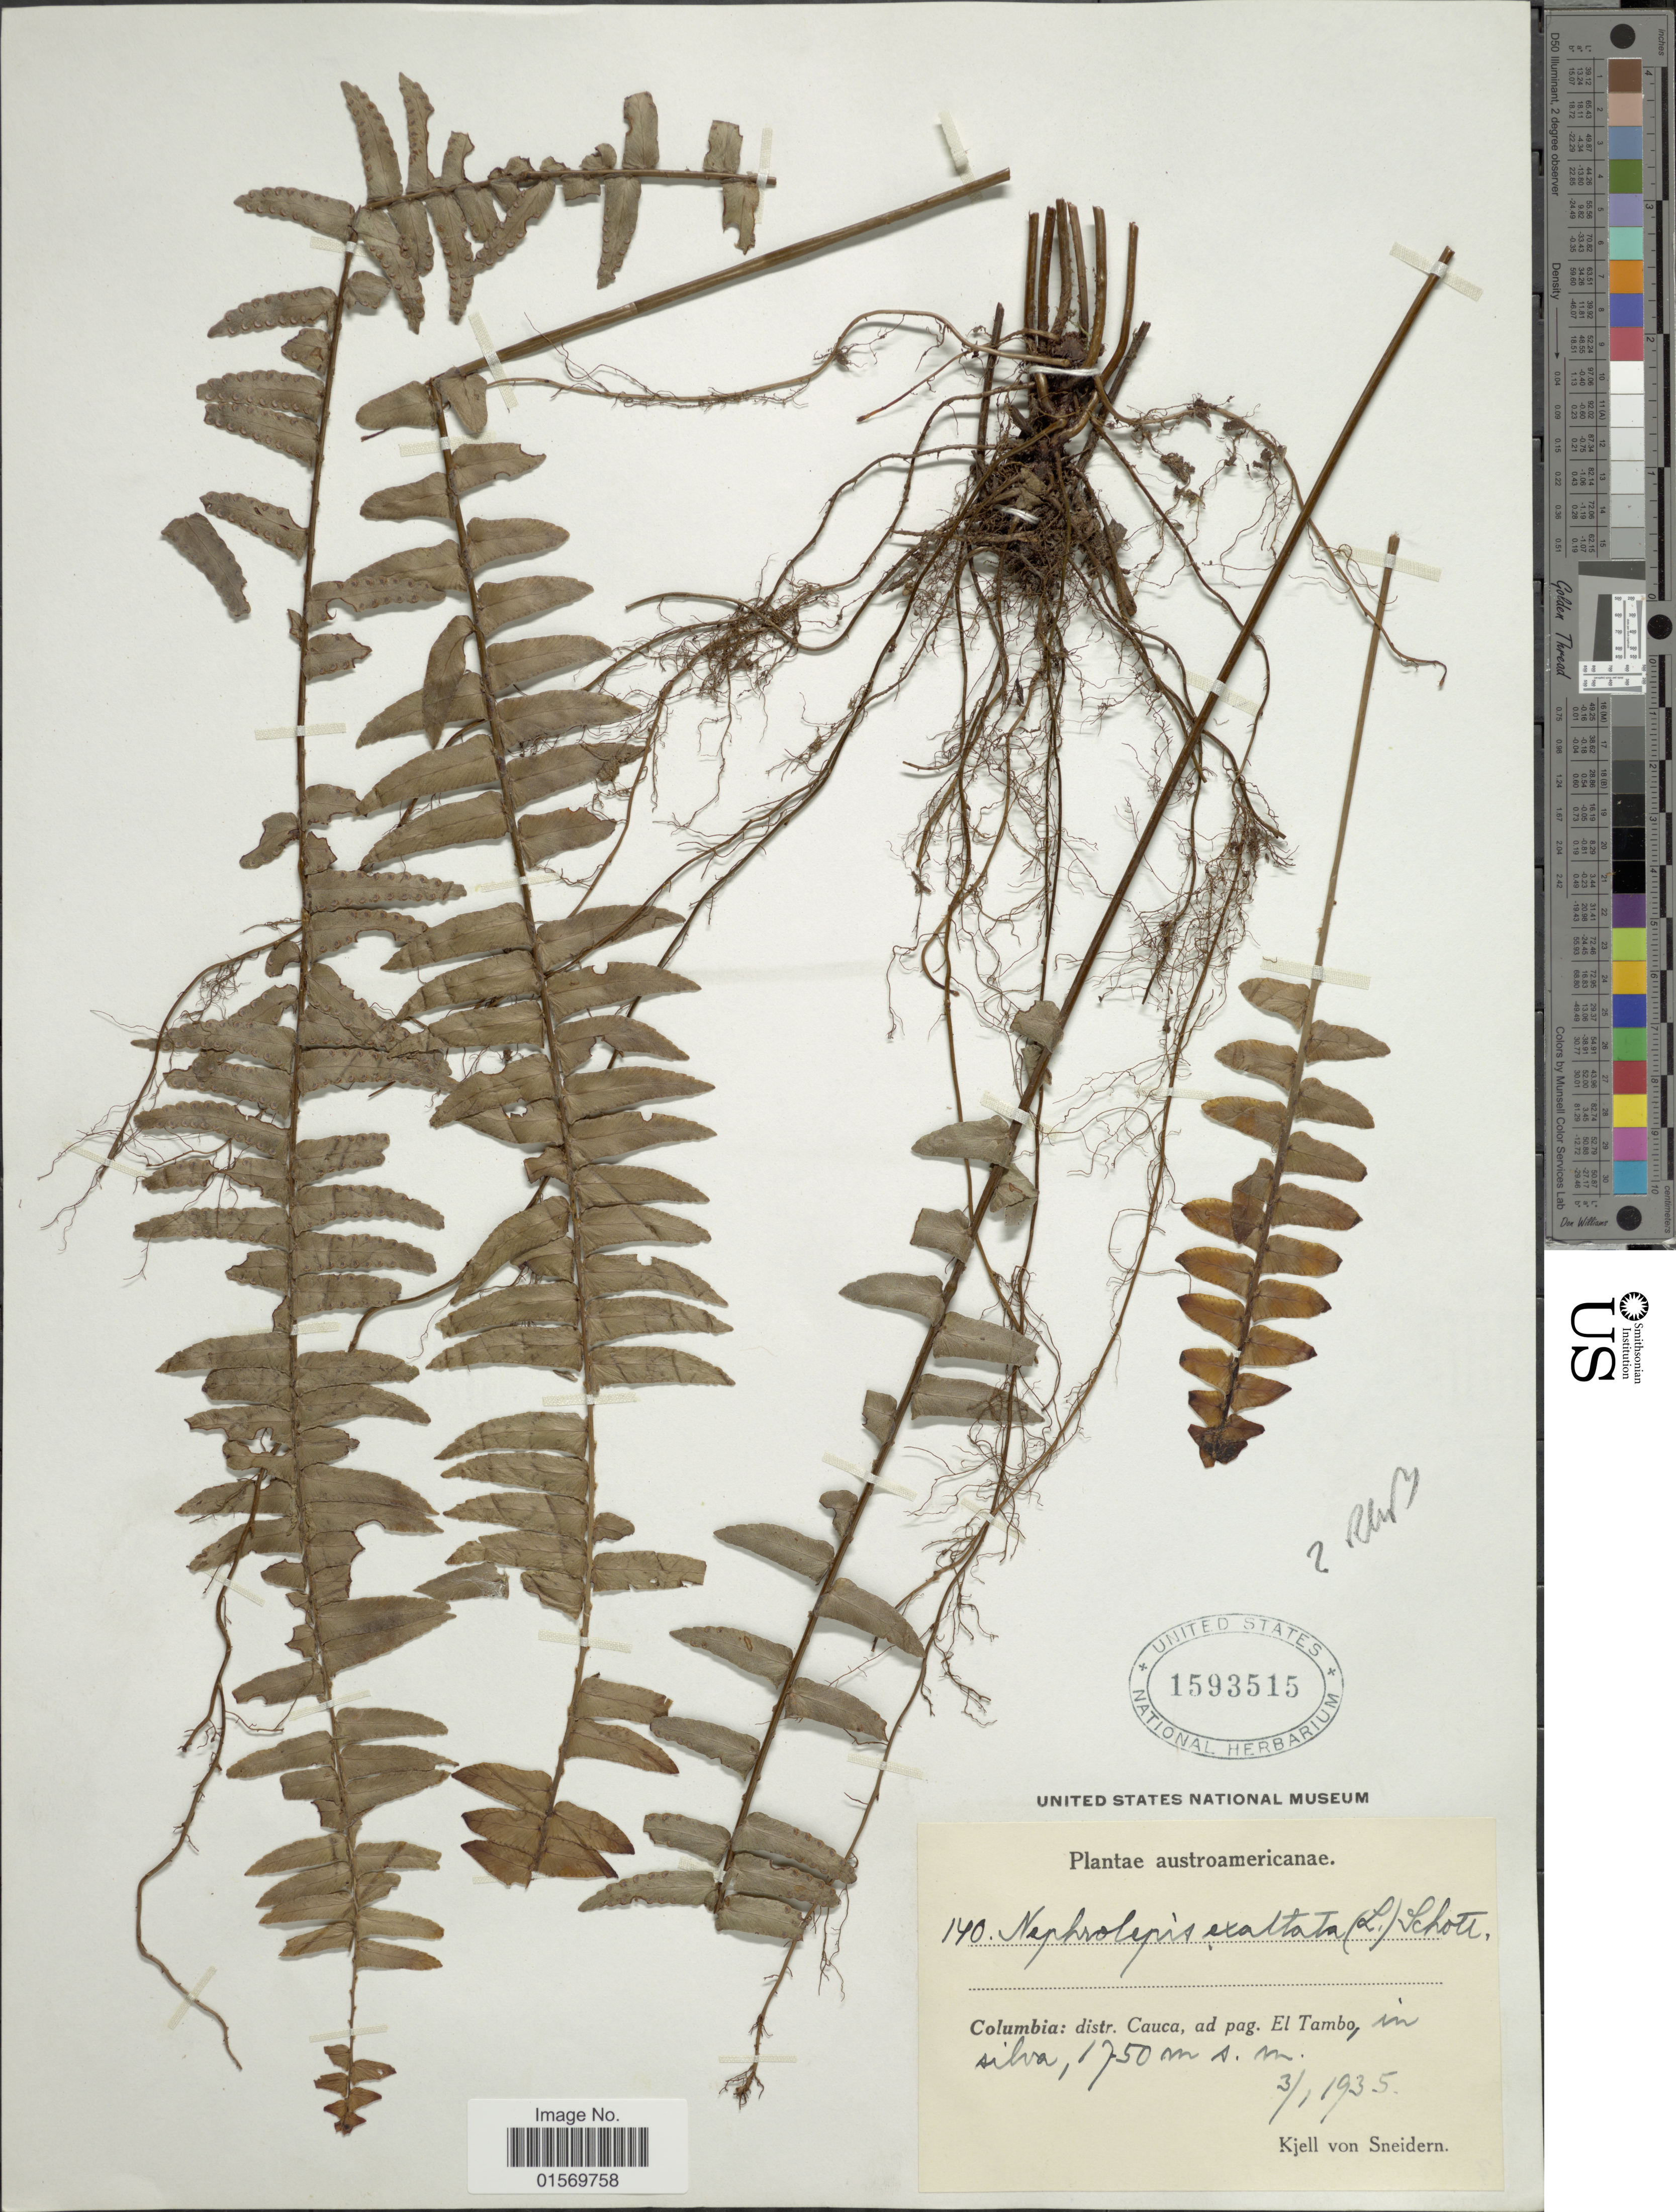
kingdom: Plantae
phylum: Tracheophyta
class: Polypodiopsida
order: Polypodiales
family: Nephrolepidaceae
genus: Nephrolepis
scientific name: Nephrolepis cordifolia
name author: (L.) C. Presl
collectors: K. von Sneidern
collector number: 140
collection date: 1935-01-03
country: Colombia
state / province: Cauca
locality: Ad pag. El Tambo, in silva.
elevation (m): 1750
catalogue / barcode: US 1593515